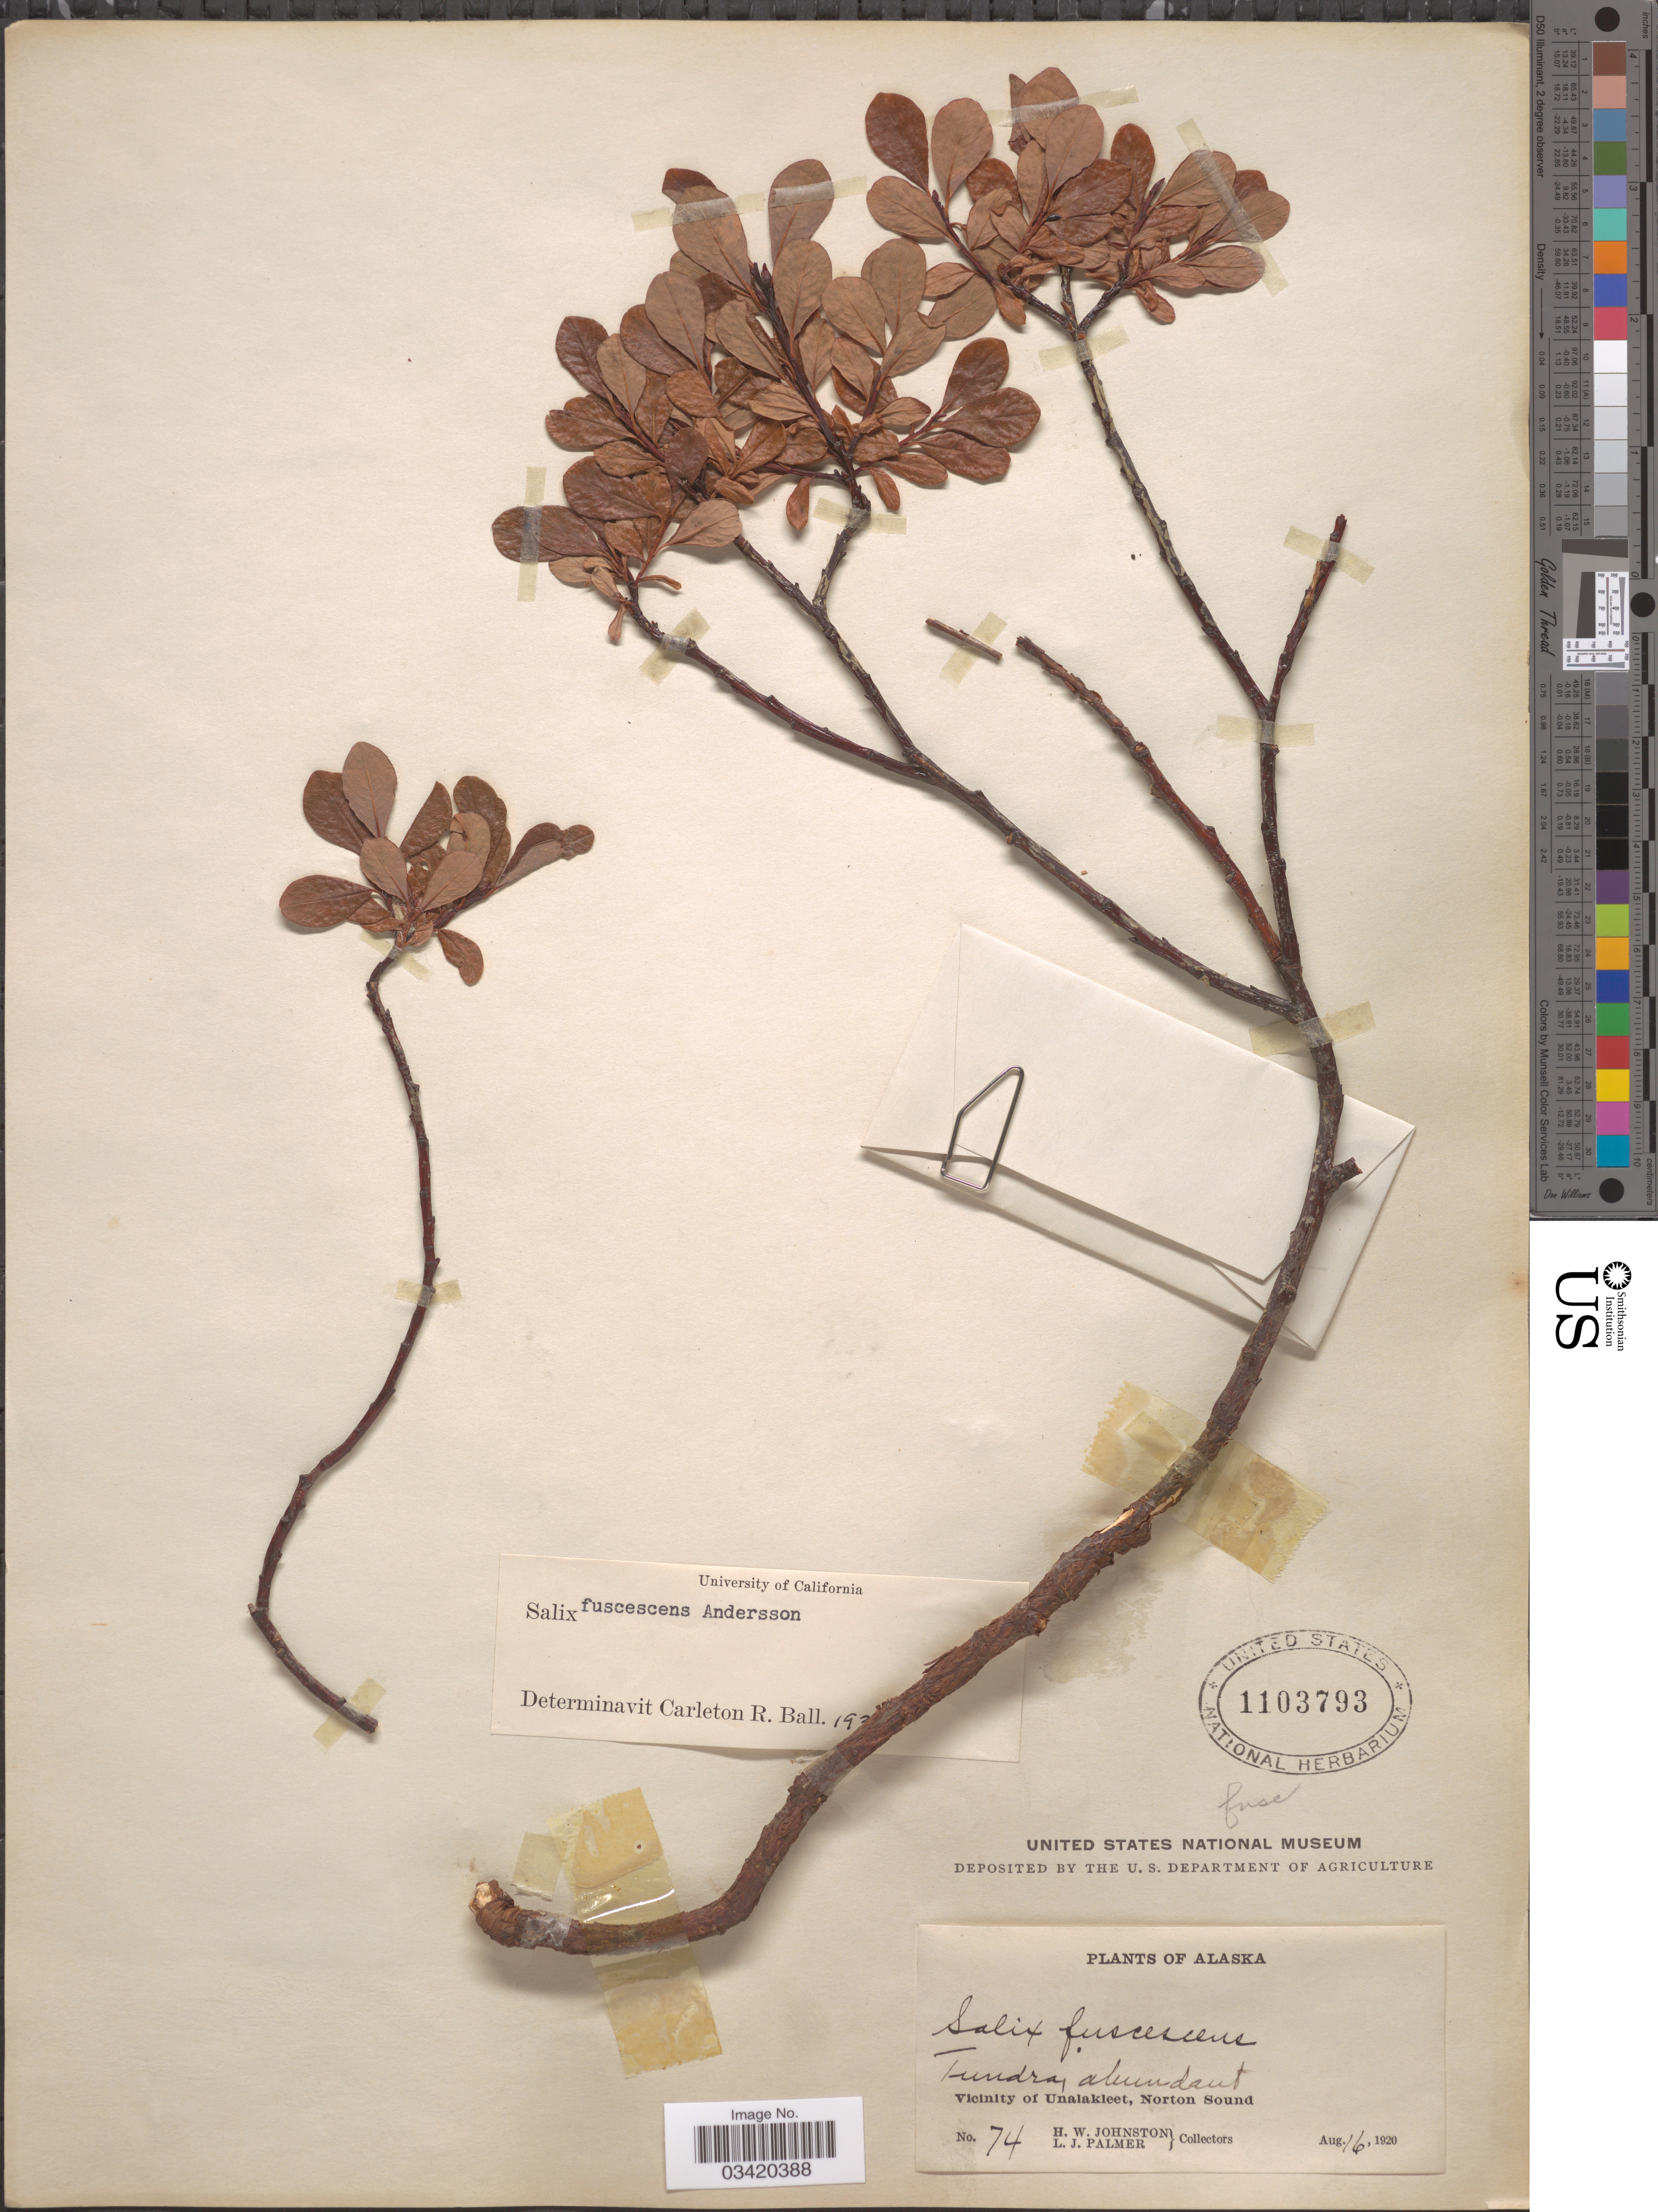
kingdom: Plantae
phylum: Tracheophyta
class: Magnoliopsida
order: Malpighiales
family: Salicaceae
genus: Salix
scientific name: Salix fuscescens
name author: Andersson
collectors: H. W. Johnston & L. J. Palmer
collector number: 74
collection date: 1920-08-16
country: United States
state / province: Alaska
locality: Vicinity of Unalakleet, Norton Sound.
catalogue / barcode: US 1103793